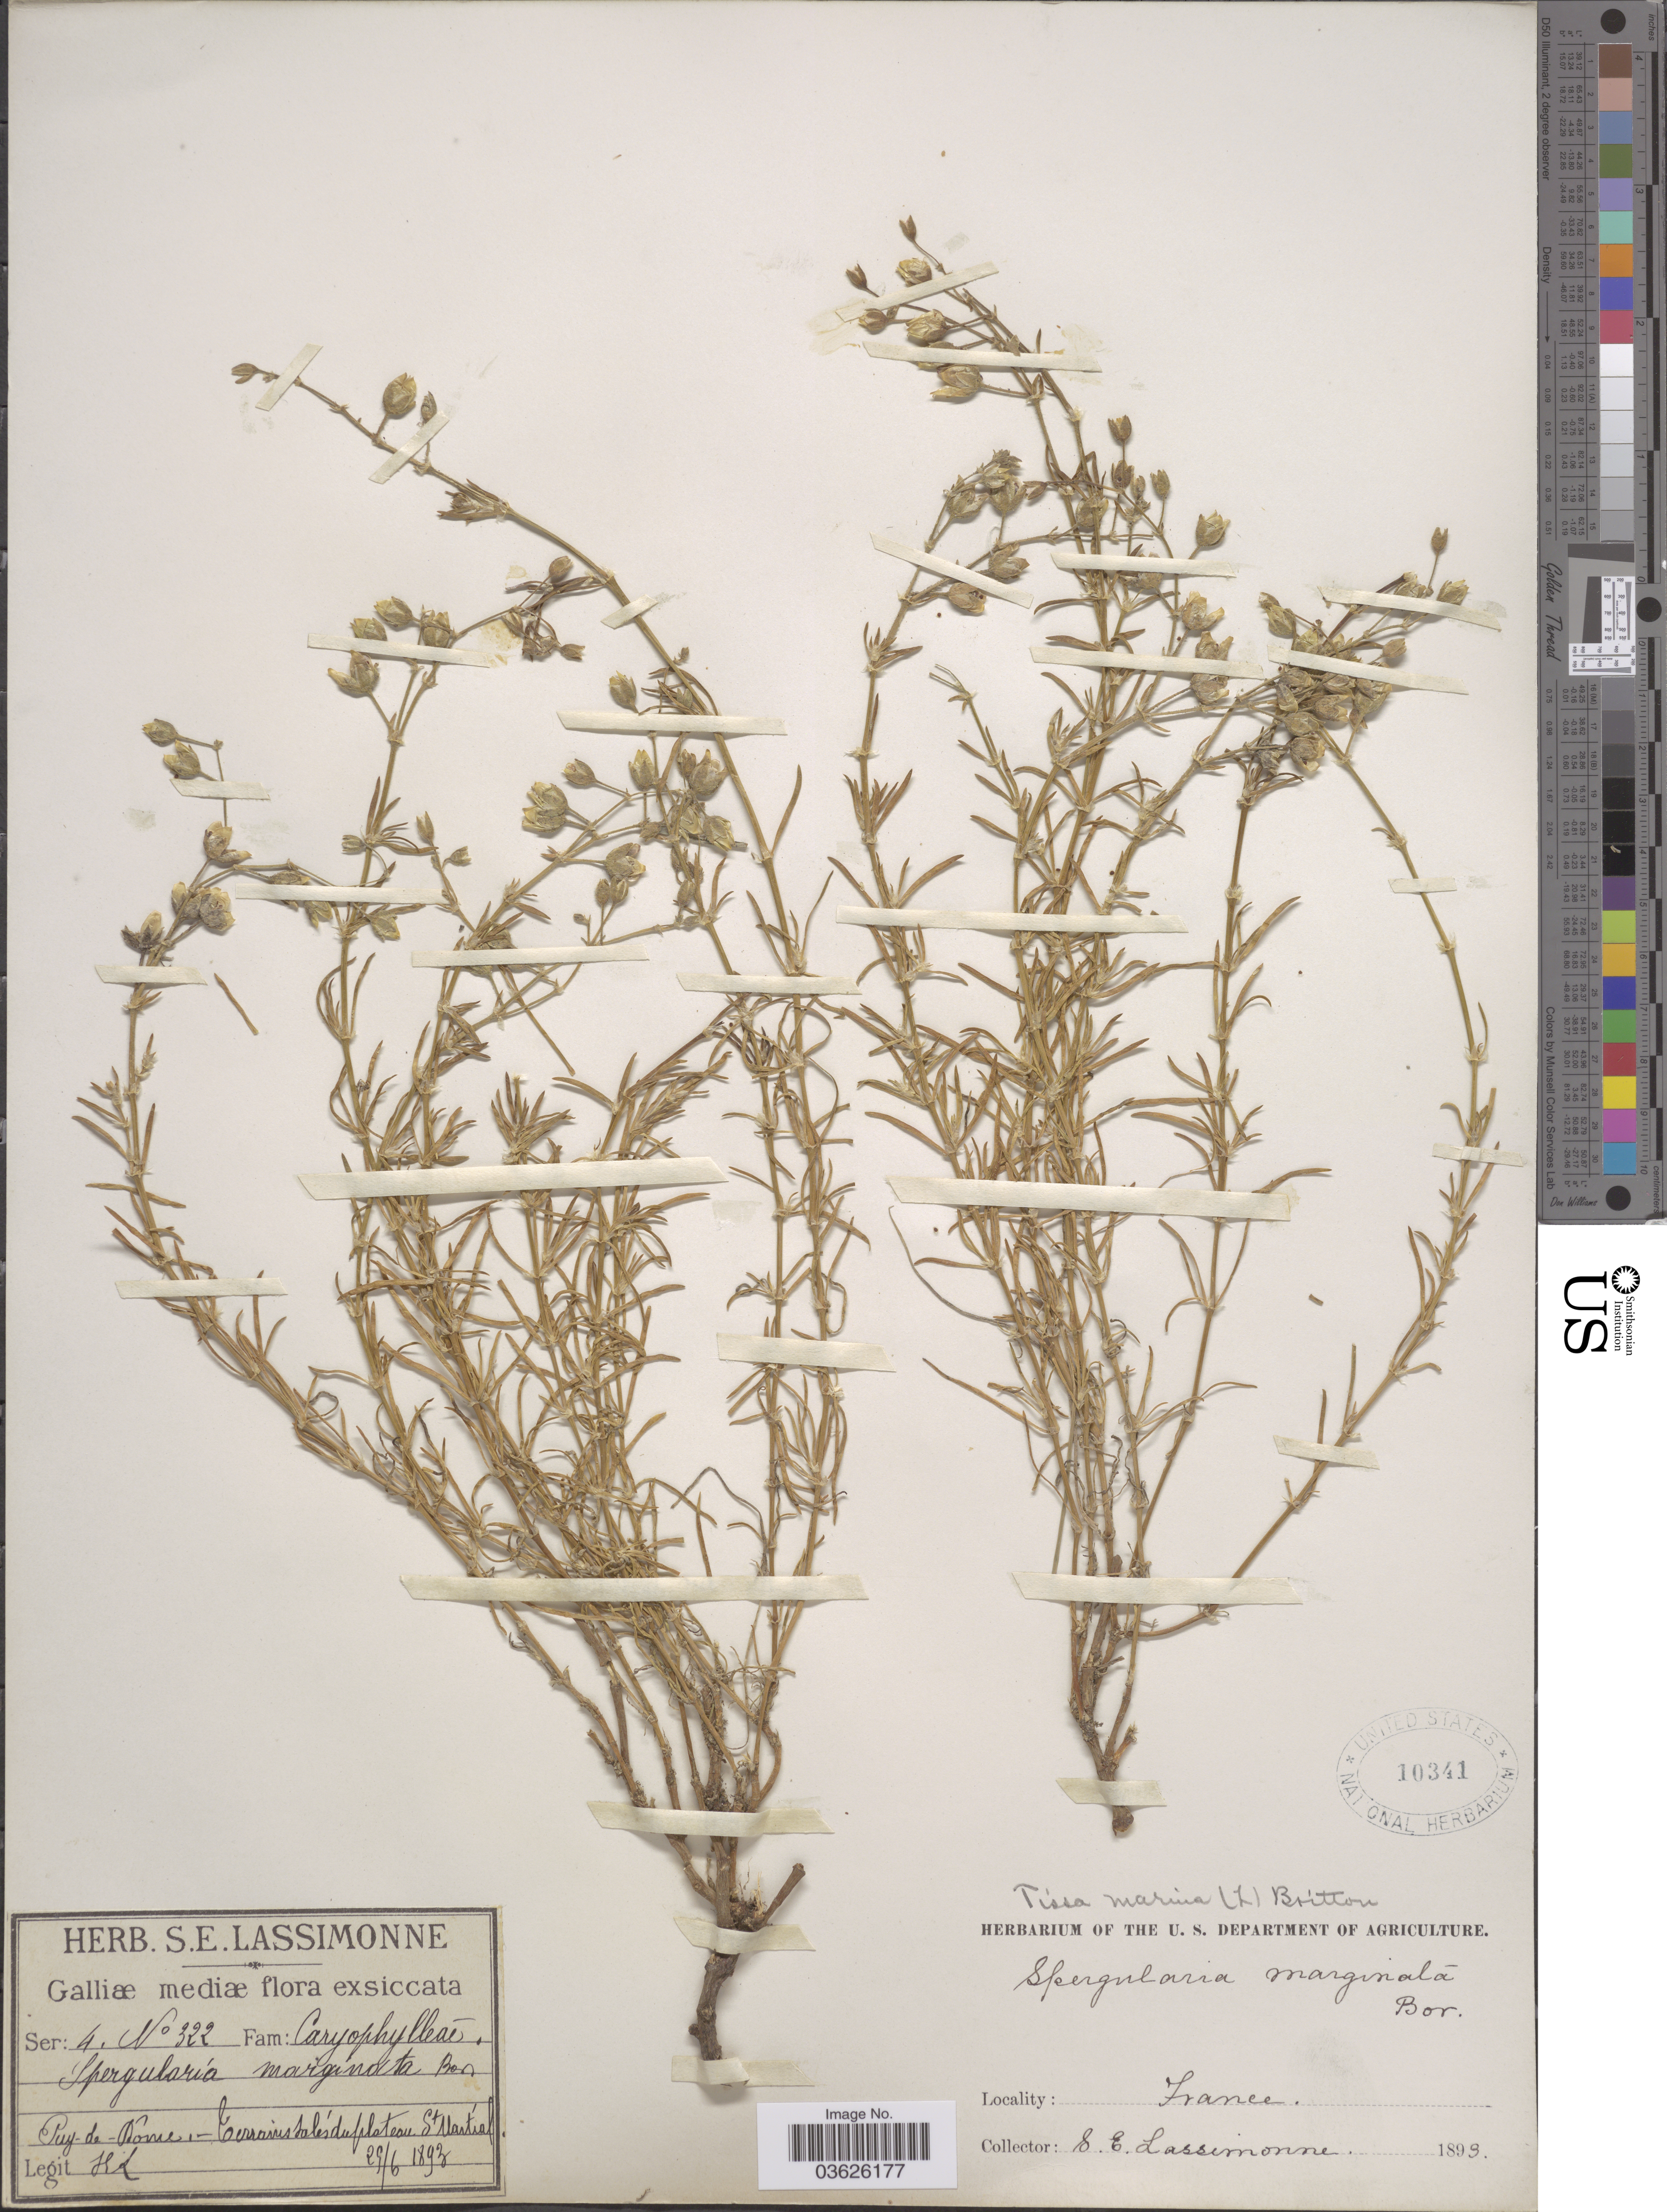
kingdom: Plantae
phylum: Tracheophyta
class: Magnoliopsida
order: Caryophyllales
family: Caryophyllaceae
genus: Tissa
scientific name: Tissa marina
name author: (L.) Britton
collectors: S. Lassimonne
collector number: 322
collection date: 1893-06-29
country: France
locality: Galliæ mediæ. Puy-de-Bome-. Terrains sales de plateau. St Martial.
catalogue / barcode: US 10341